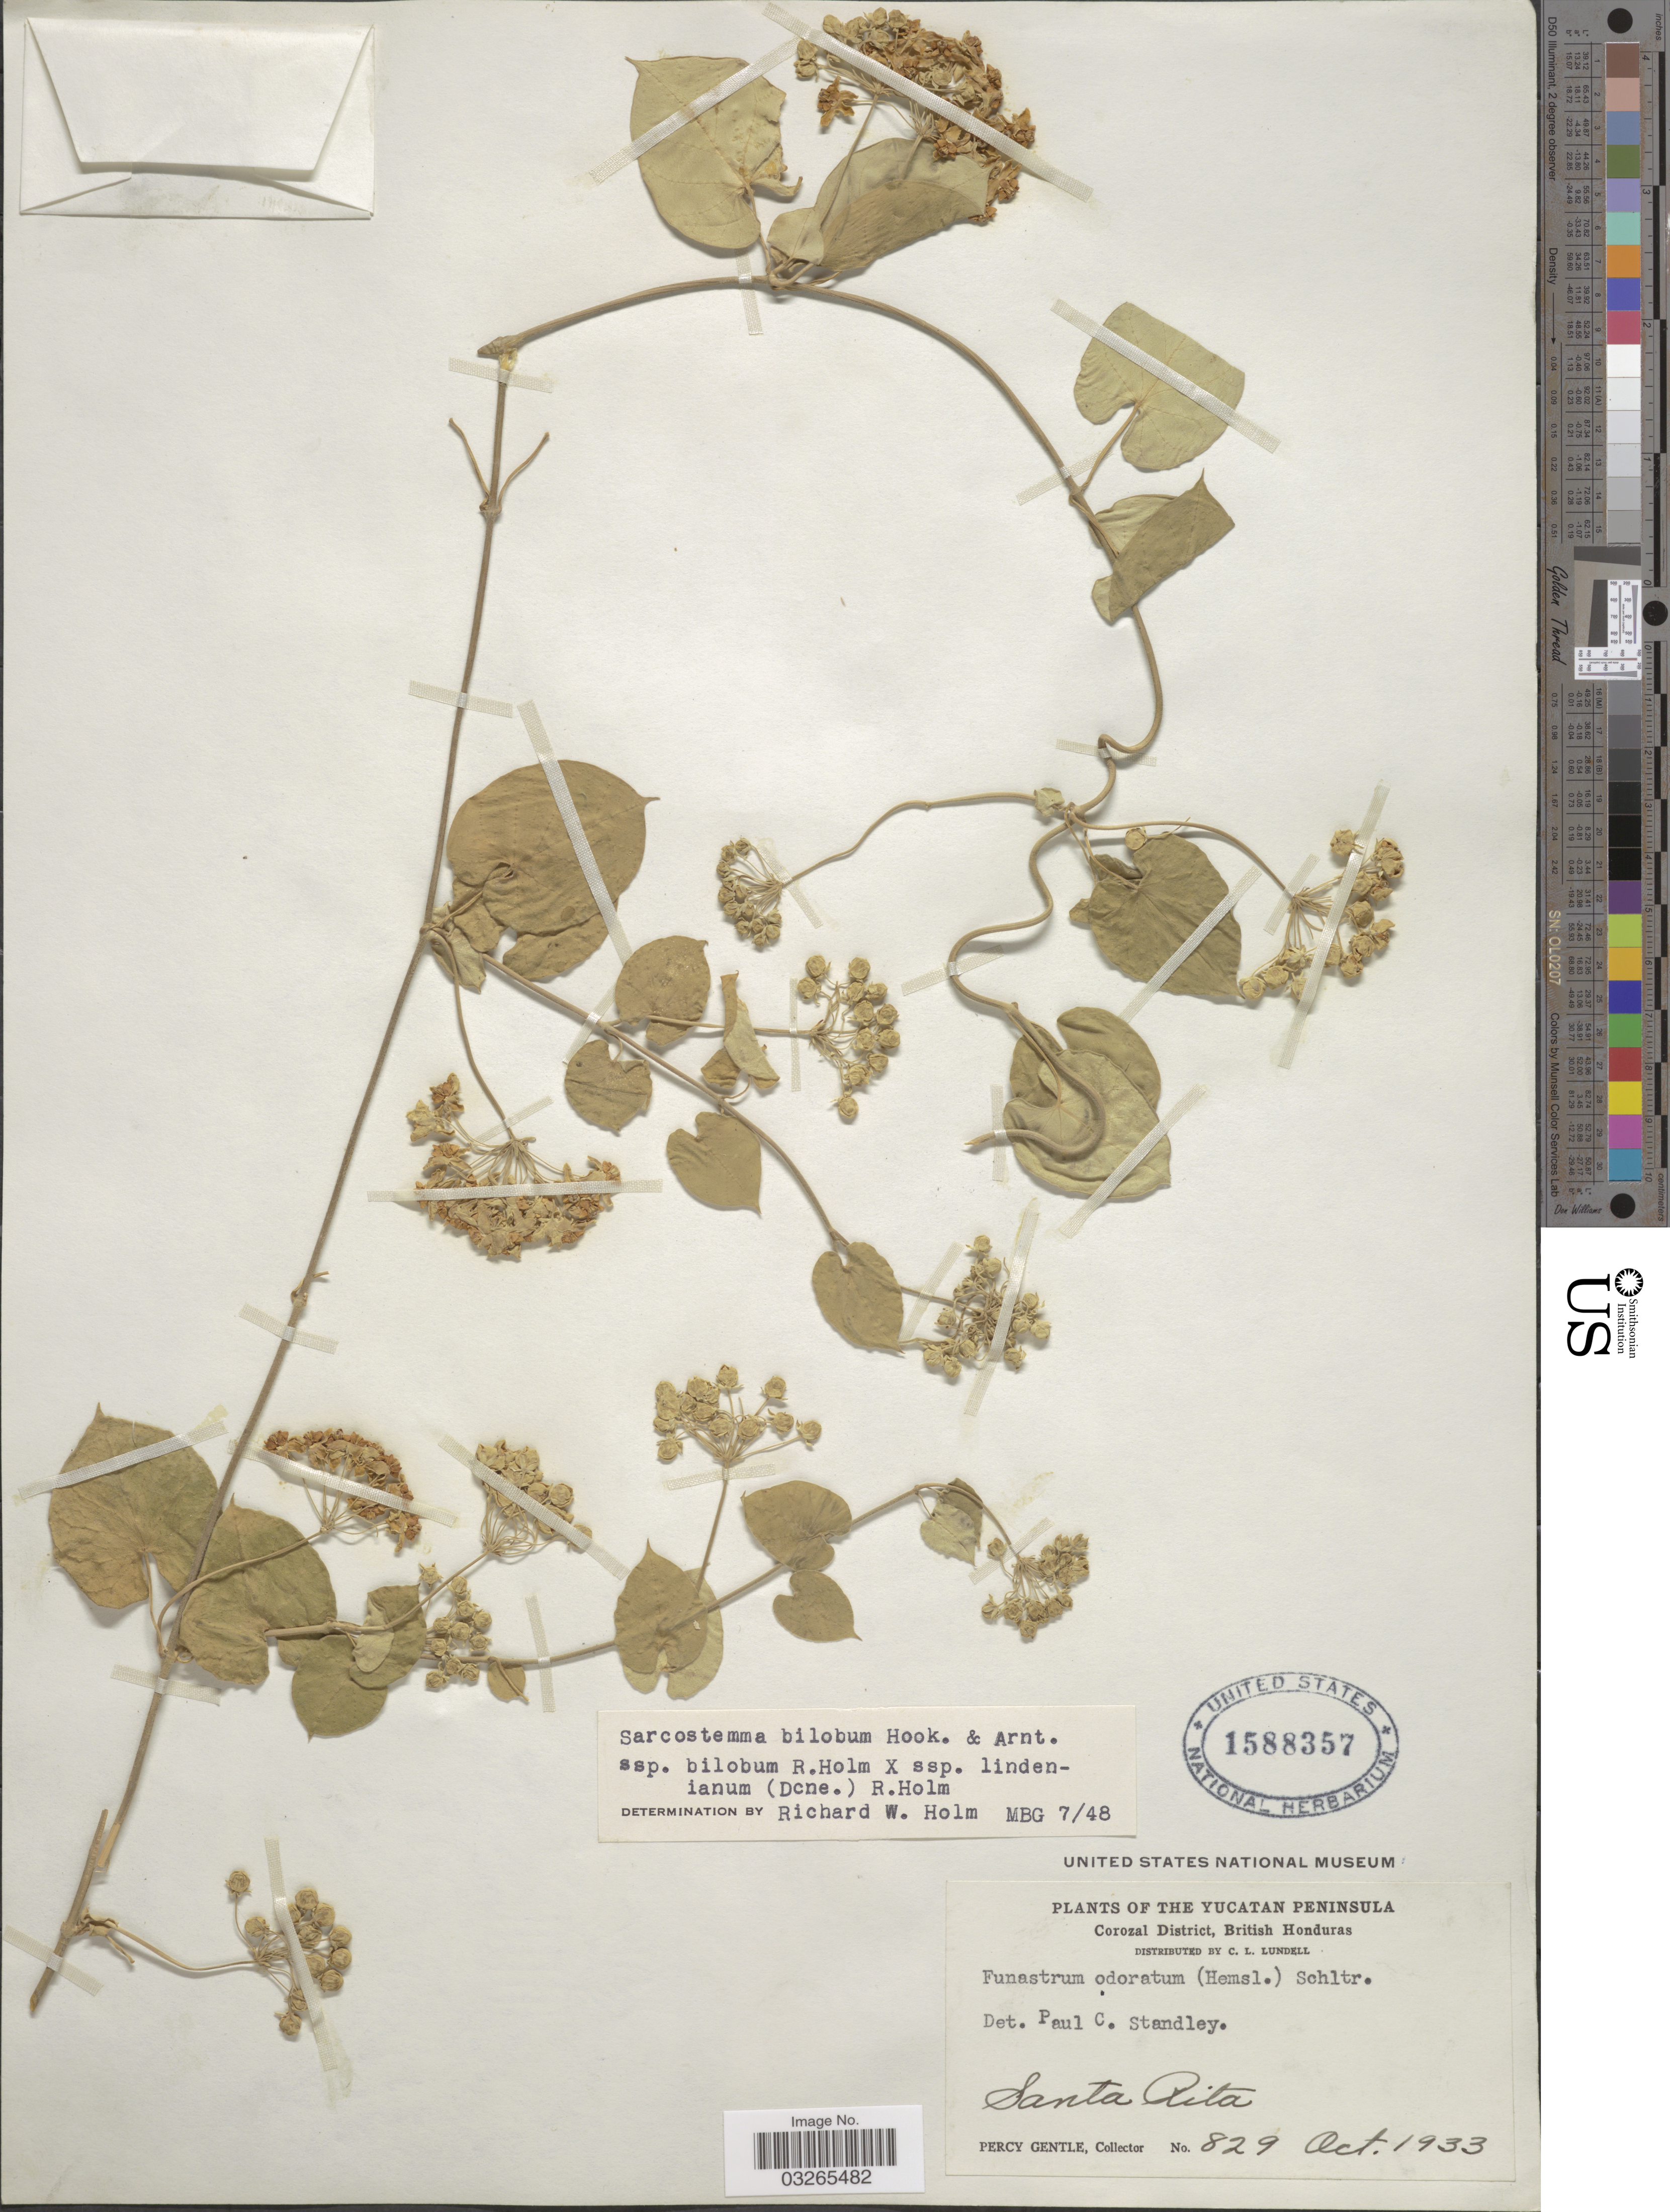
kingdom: Plantae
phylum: Tracheophyta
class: Magnoliopsida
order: Gentianales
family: Apocynaceae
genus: Sarcostemma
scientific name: Sarcostemma bilobum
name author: Hook. & Arn.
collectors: P. H. Gentle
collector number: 829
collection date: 1933-10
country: Belize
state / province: Corozal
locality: The Yucutan Peninsula. Corozal District, British Honduras. Santa Rita.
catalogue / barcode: US 1588357